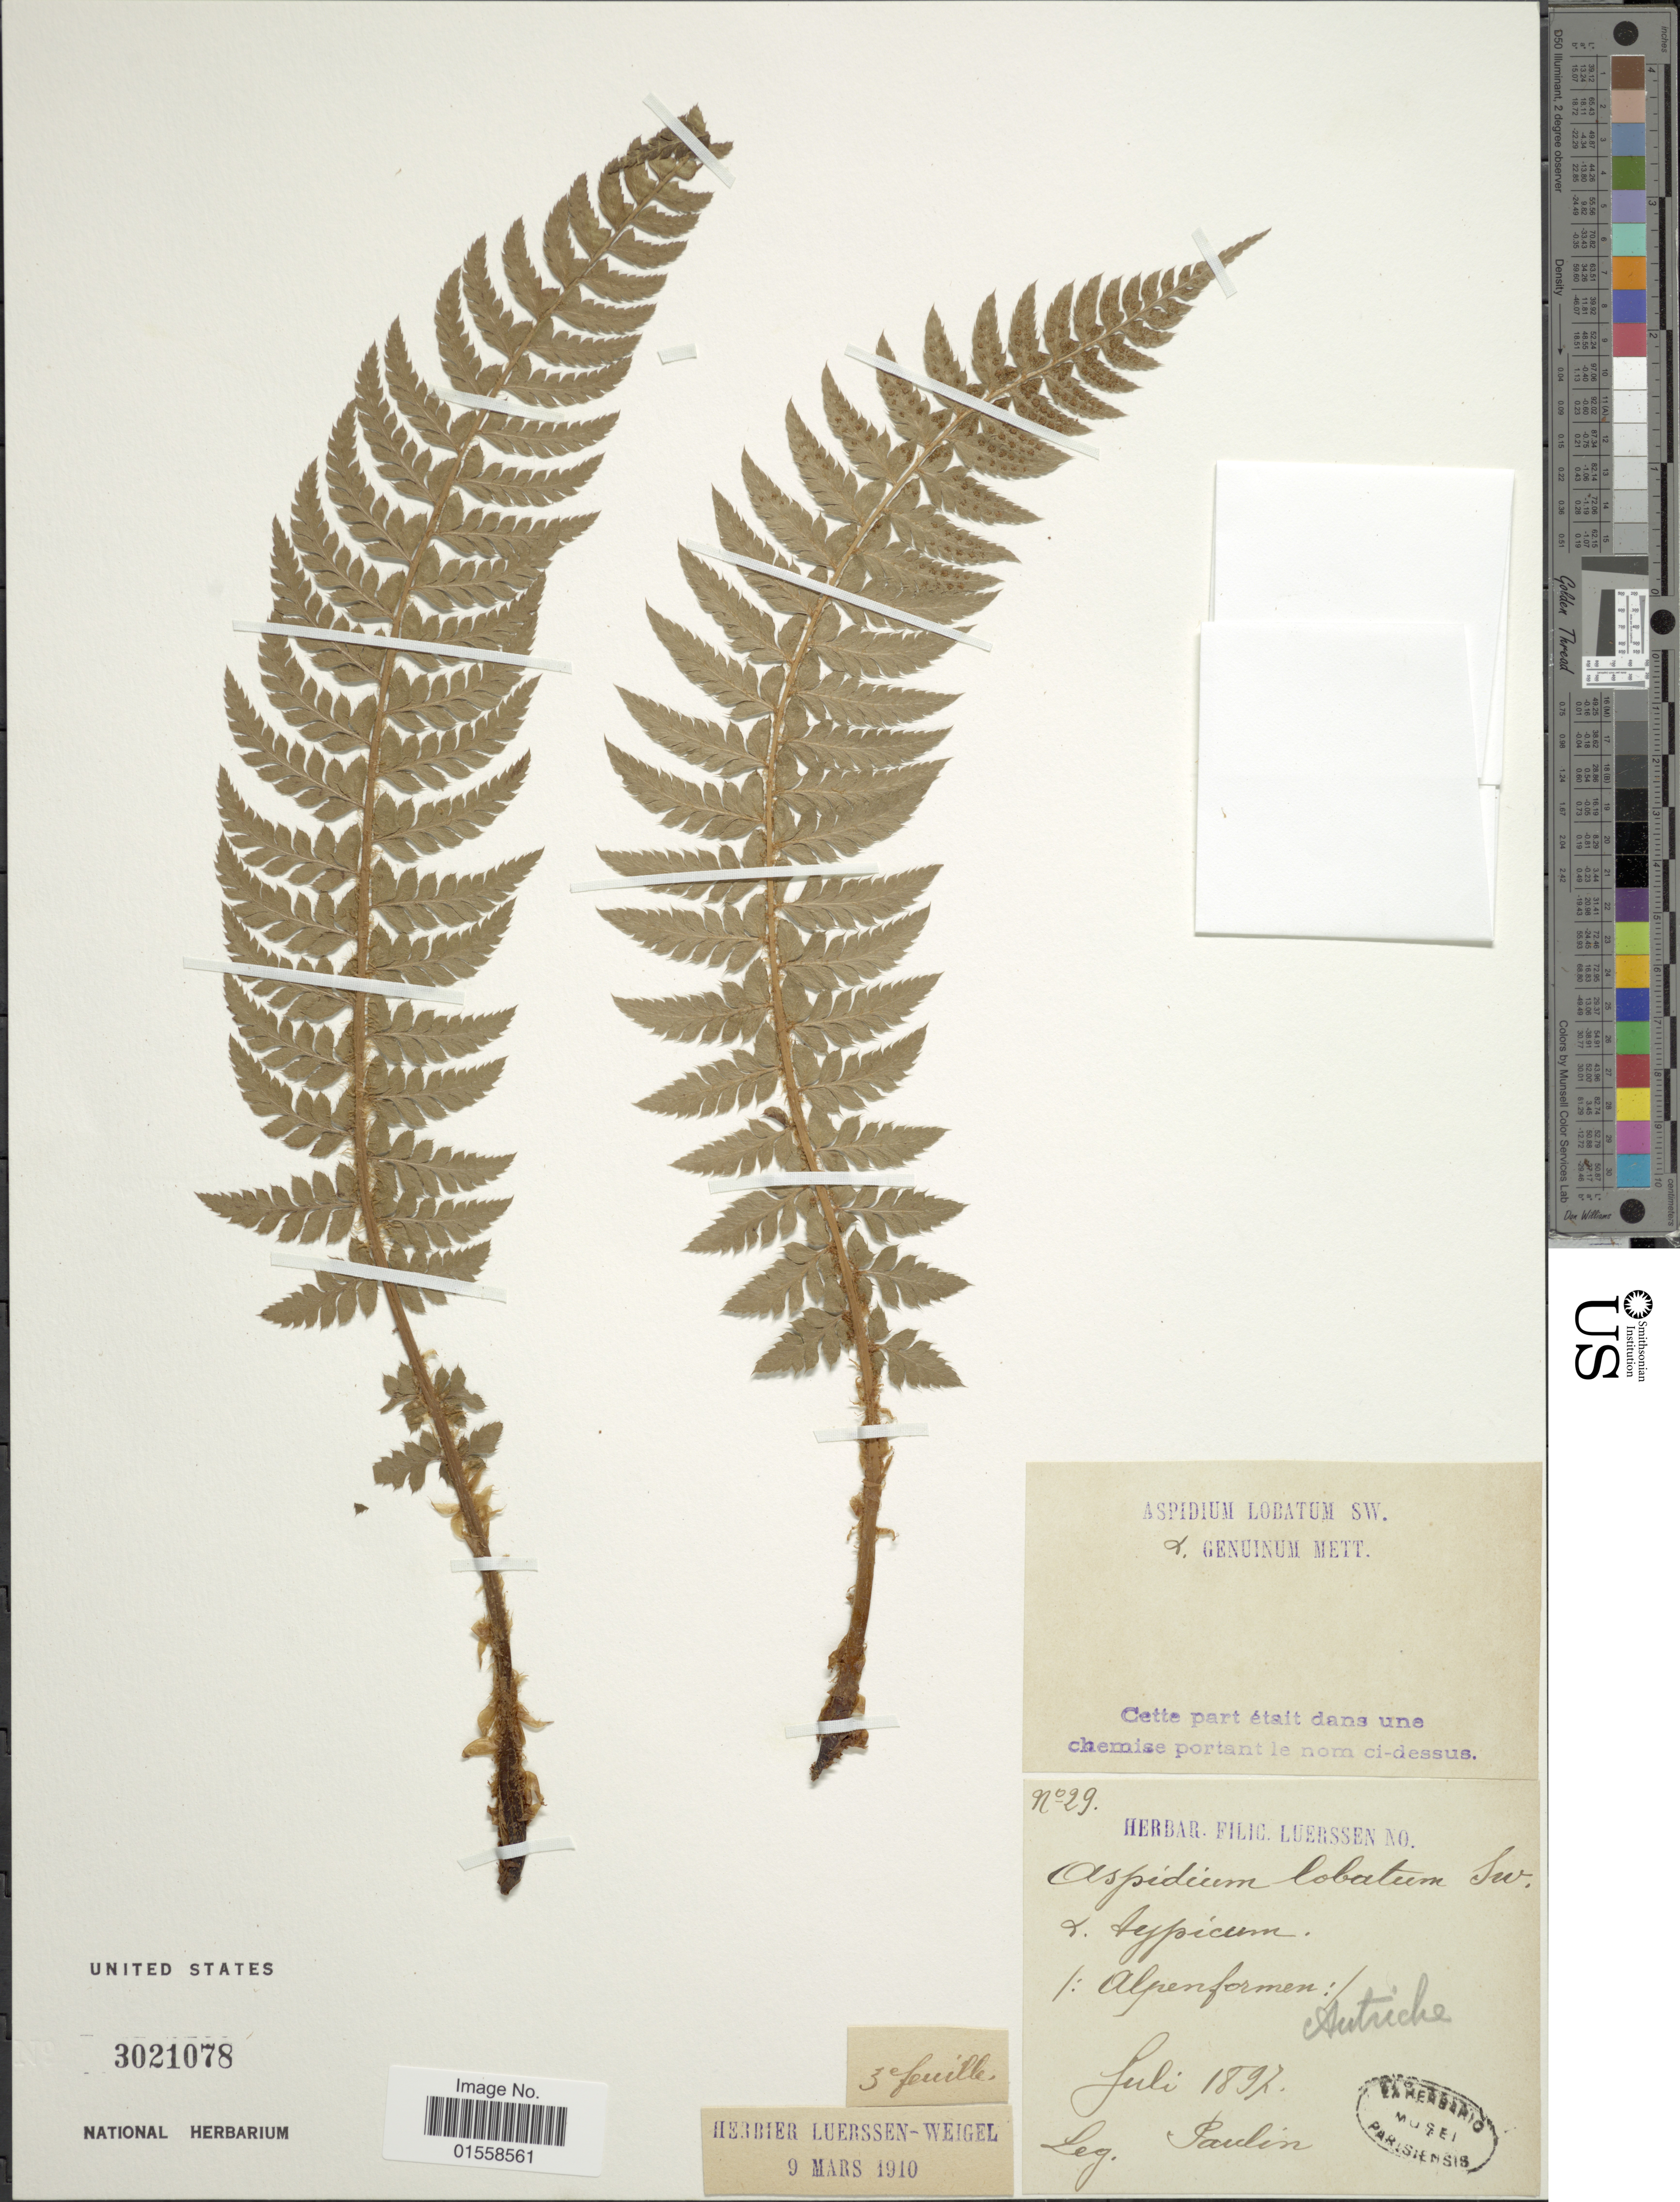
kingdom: Plantae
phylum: Tracheophyta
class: Polypodiopsida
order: Polypodiales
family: Dryopteridaceae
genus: Polystichum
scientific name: Polystichum aculeatum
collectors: -. Paulin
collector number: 29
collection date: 1897-07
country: Austria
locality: Autriche.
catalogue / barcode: US 3021078